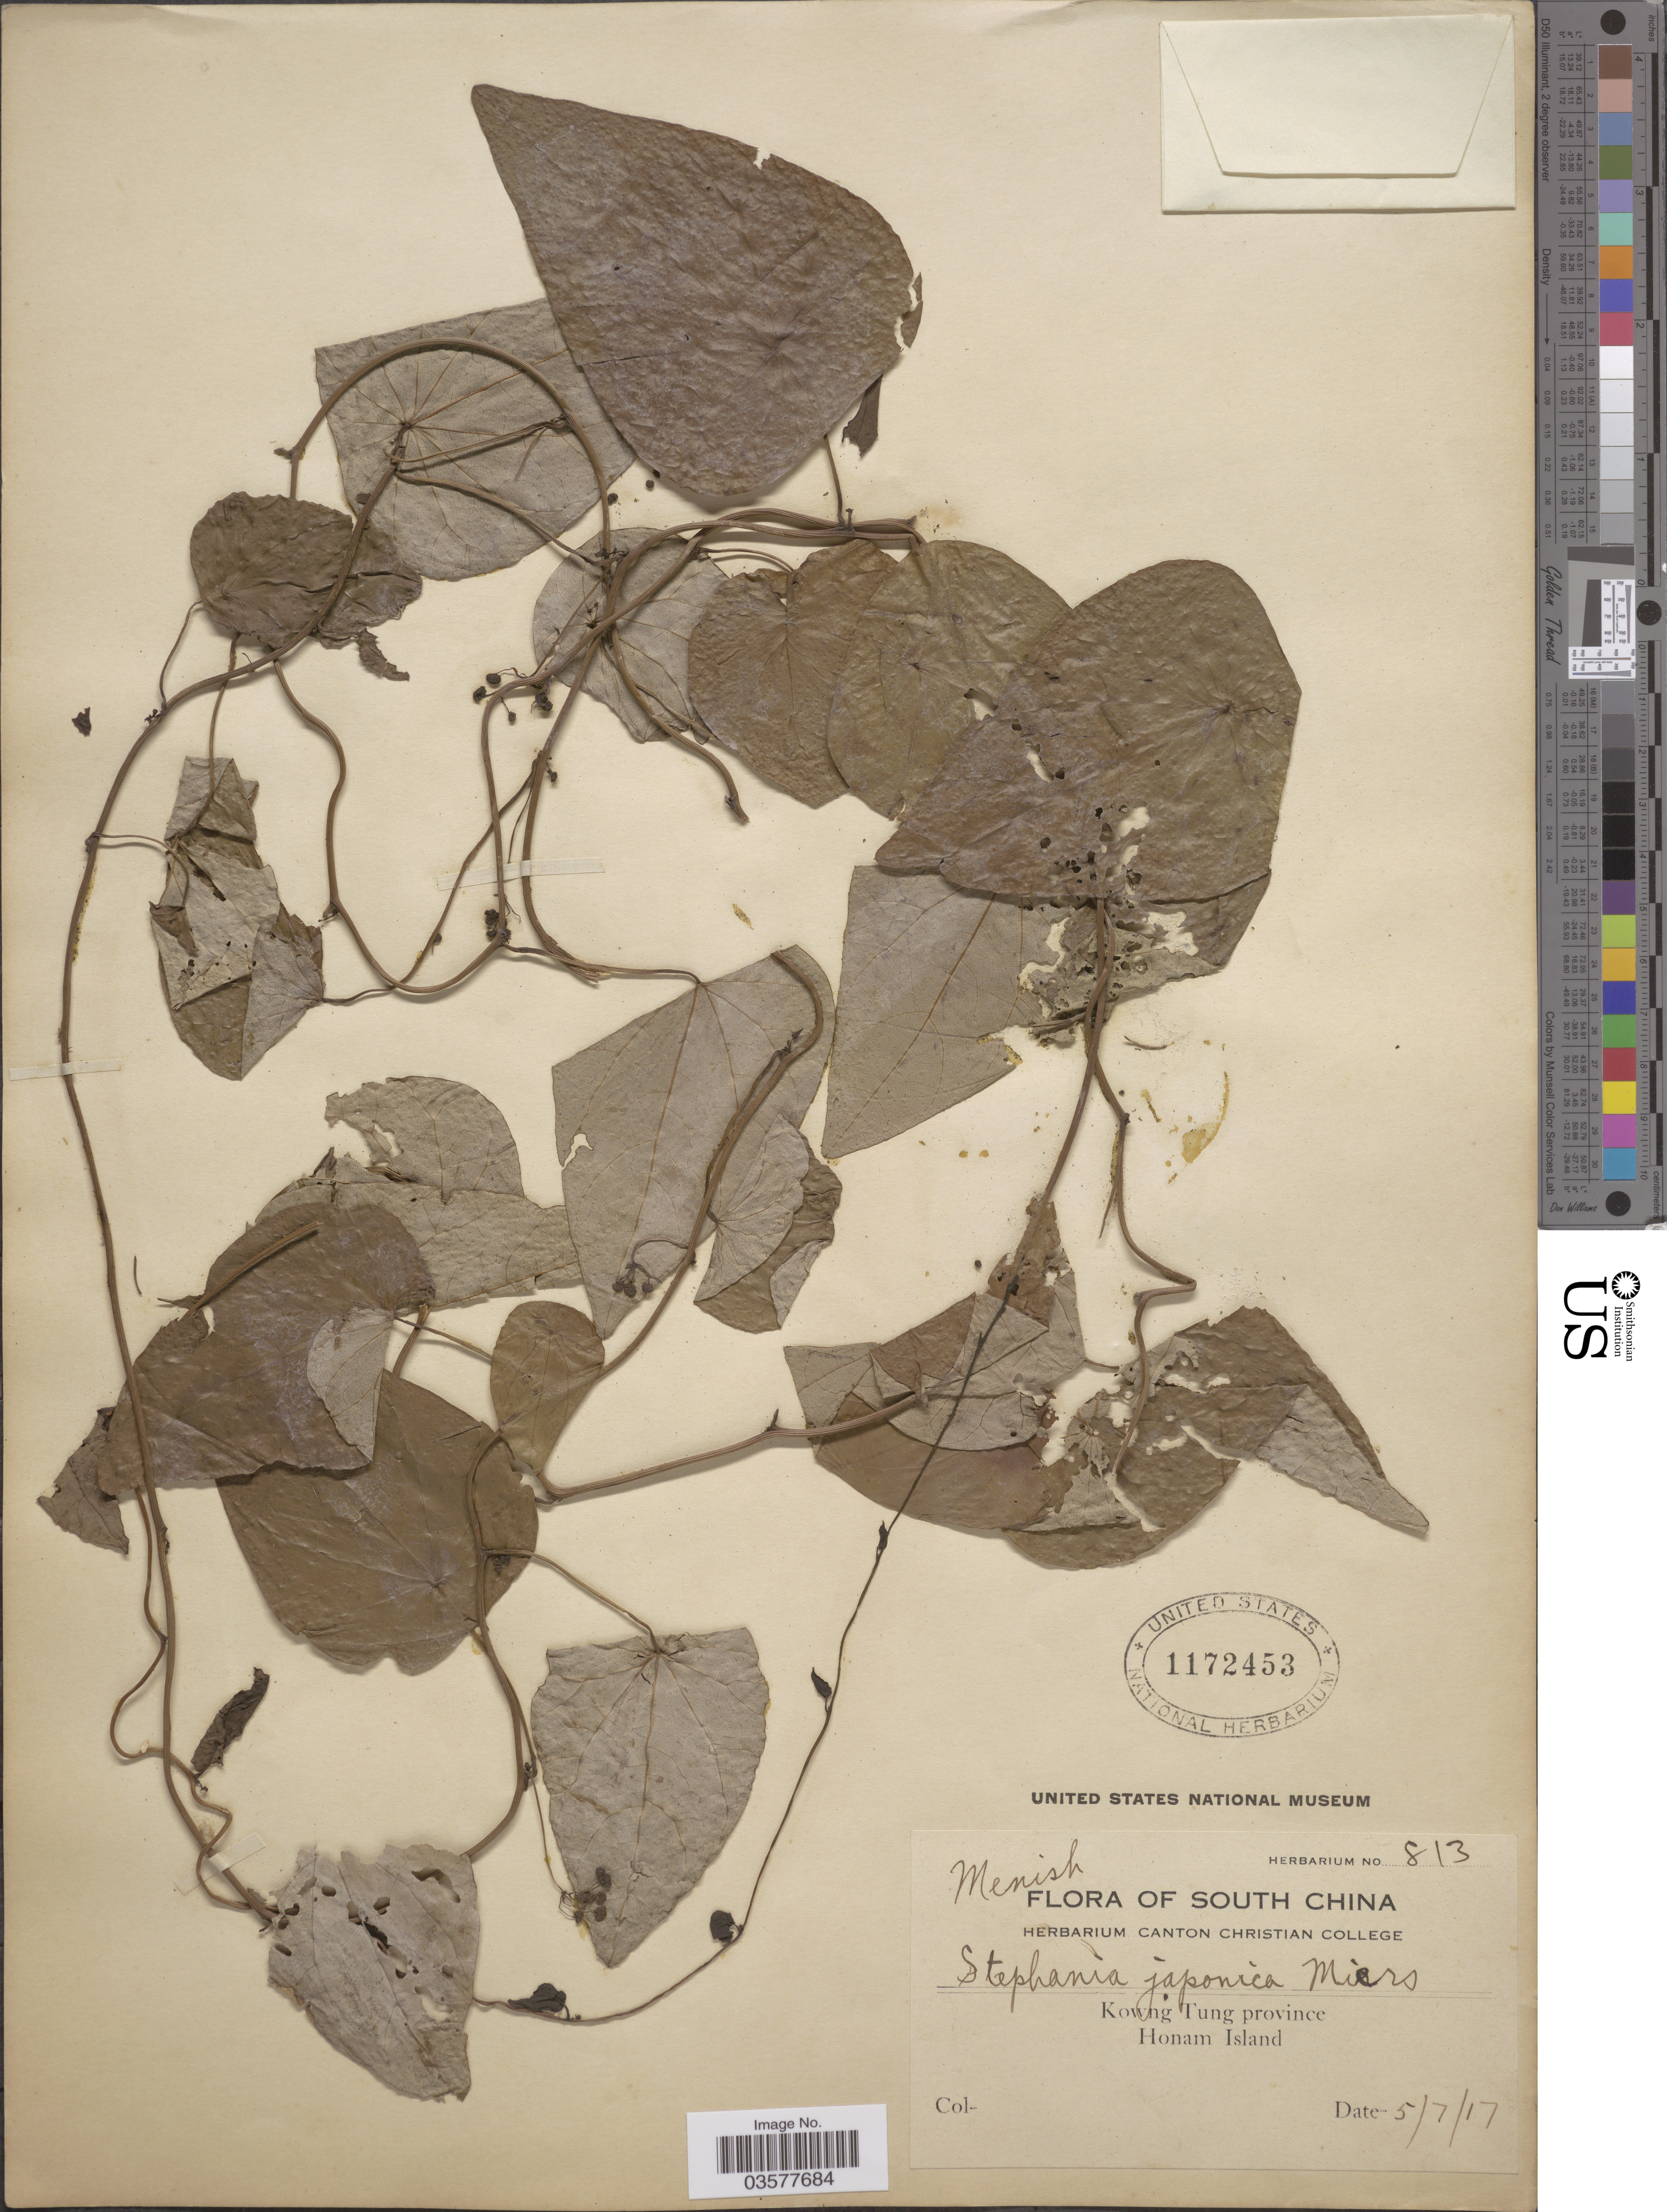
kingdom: Plantae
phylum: Tracheophyta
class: Magnoliopsida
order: Ranunculales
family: Menispermaceae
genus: Stephania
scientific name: Stephania japonica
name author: (Thunb.) Miers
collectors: ex herb. Canton Christian College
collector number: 813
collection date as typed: Transcribed d/m/y: 5/7/17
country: China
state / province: Guangdong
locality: South China. Kowng Tung province. Honam Island.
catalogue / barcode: US 1172453